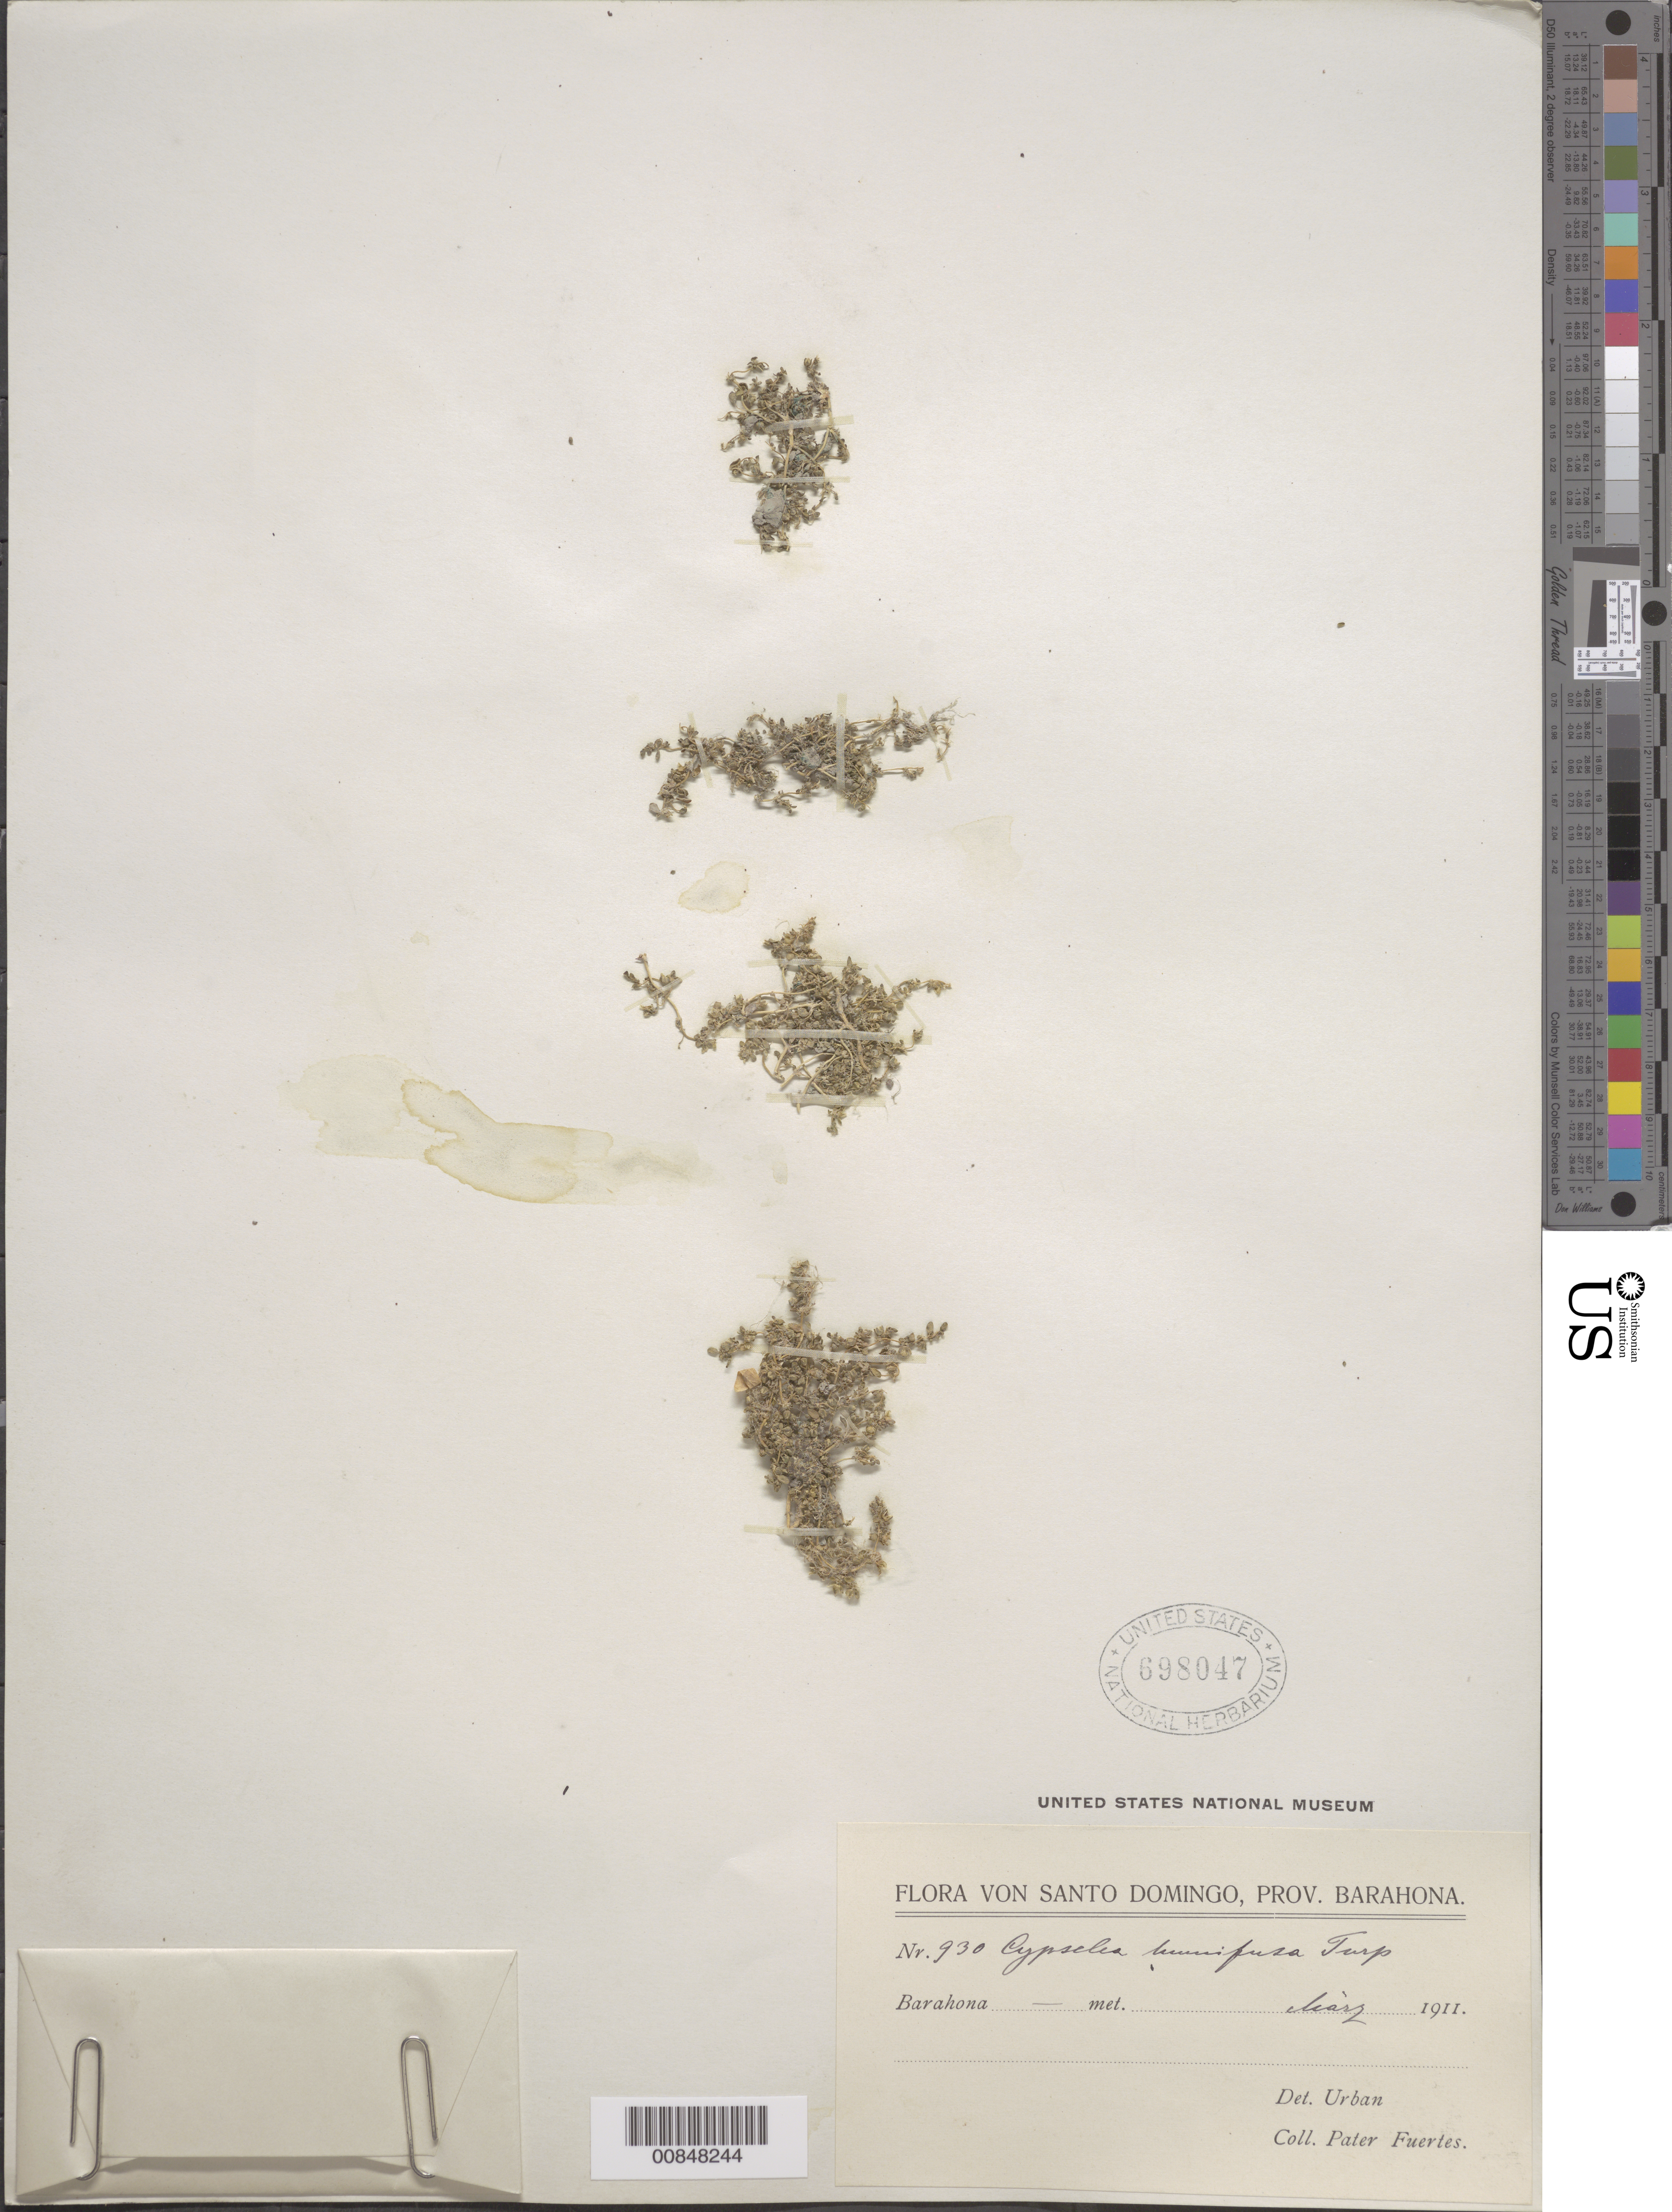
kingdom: Plantae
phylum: Tracheophyta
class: Magnoliopsida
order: Caryophyllales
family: Aizoaceae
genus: Sesuvium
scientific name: Sesuvium humifusum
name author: (Turpin) Bohley & G. Kadereit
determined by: Strong, Mark T., (BOT), Smithsonian Institution - National Museum of Natural History (UNITED STATES)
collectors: M. D. Fuertes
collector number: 930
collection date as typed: May 1911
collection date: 1911-05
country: Dominican Republic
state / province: Barahona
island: Hispaniola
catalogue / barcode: US 698047